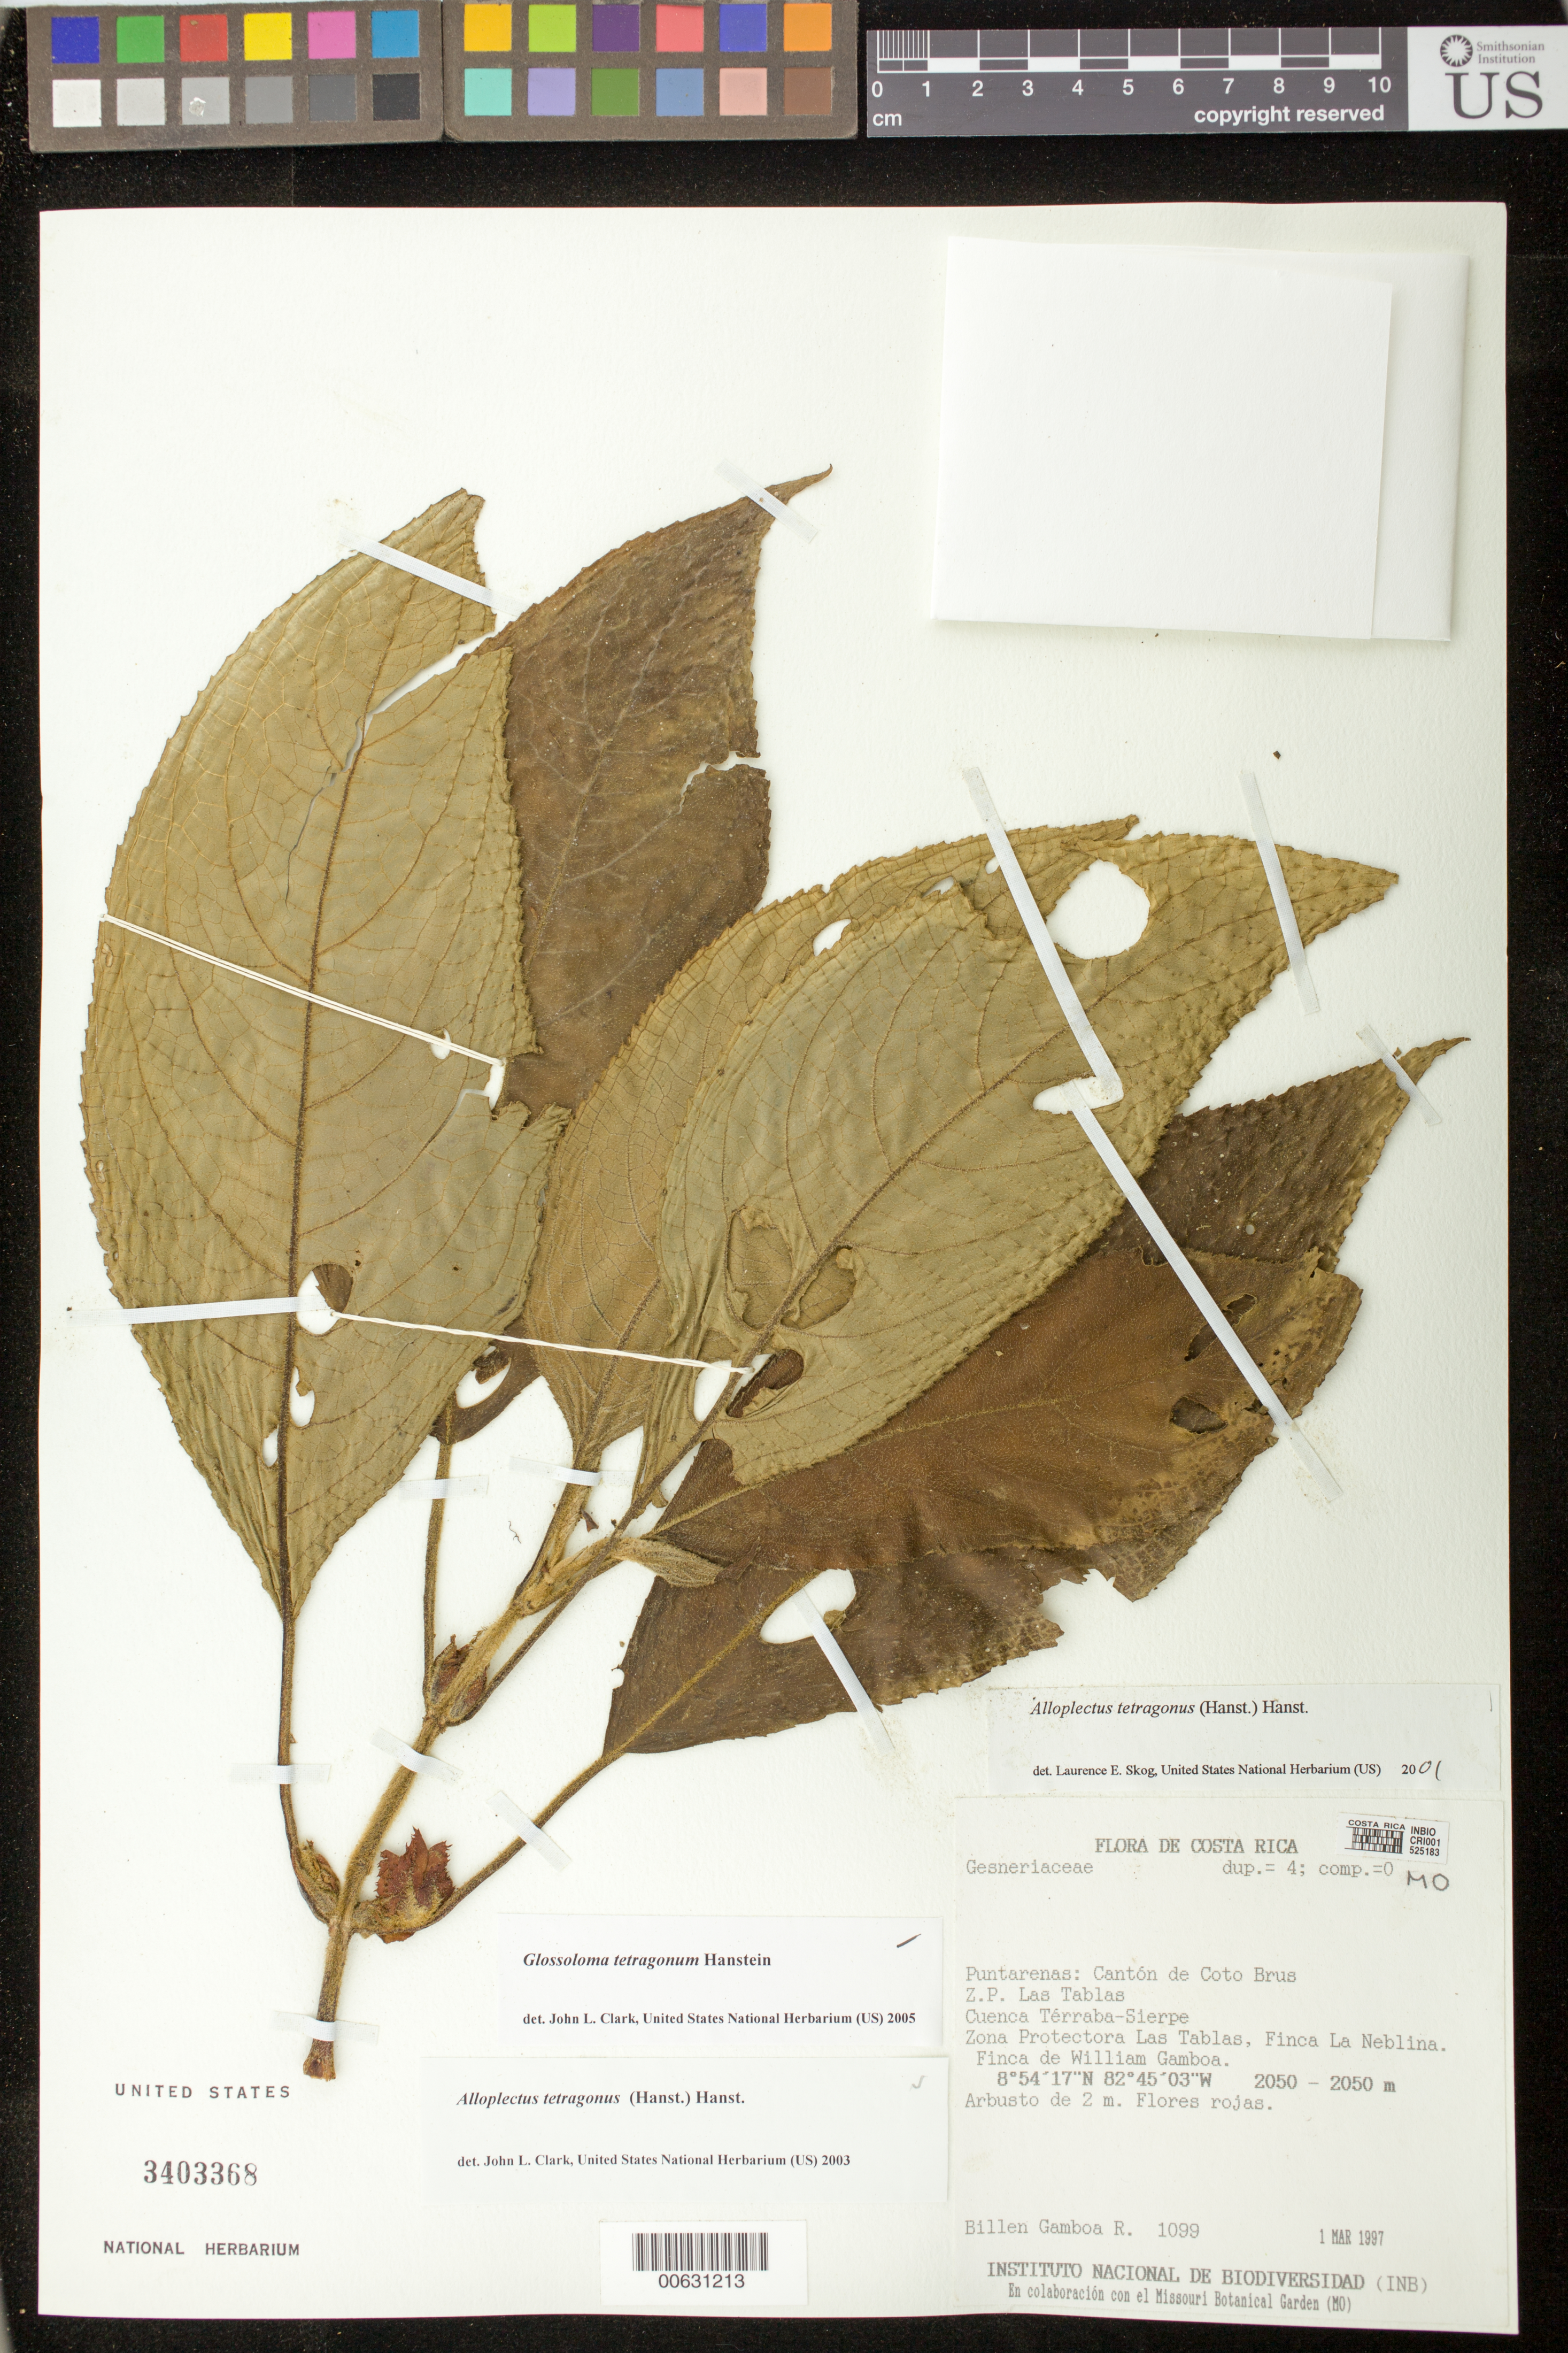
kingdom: Plantae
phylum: Tracheophyta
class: Magnoliopsida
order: Lamiales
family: Gesneriaceae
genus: Glossoloma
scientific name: Glossoloma tetragonum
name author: Hanst.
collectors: B. Gamboa R.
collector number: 1099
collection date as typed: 01 Mar 1997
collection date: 1997-03-01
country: Costa Rica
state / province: Puntarenas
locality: Cantón de Coto Brus, Z.P. Las Tablas, Cuenca Térraba-Sierpa, Zona Protectora Las Tablas, Finca La Neblina, Finca de William Gamboa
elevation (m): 2050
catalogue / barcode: US 3403368